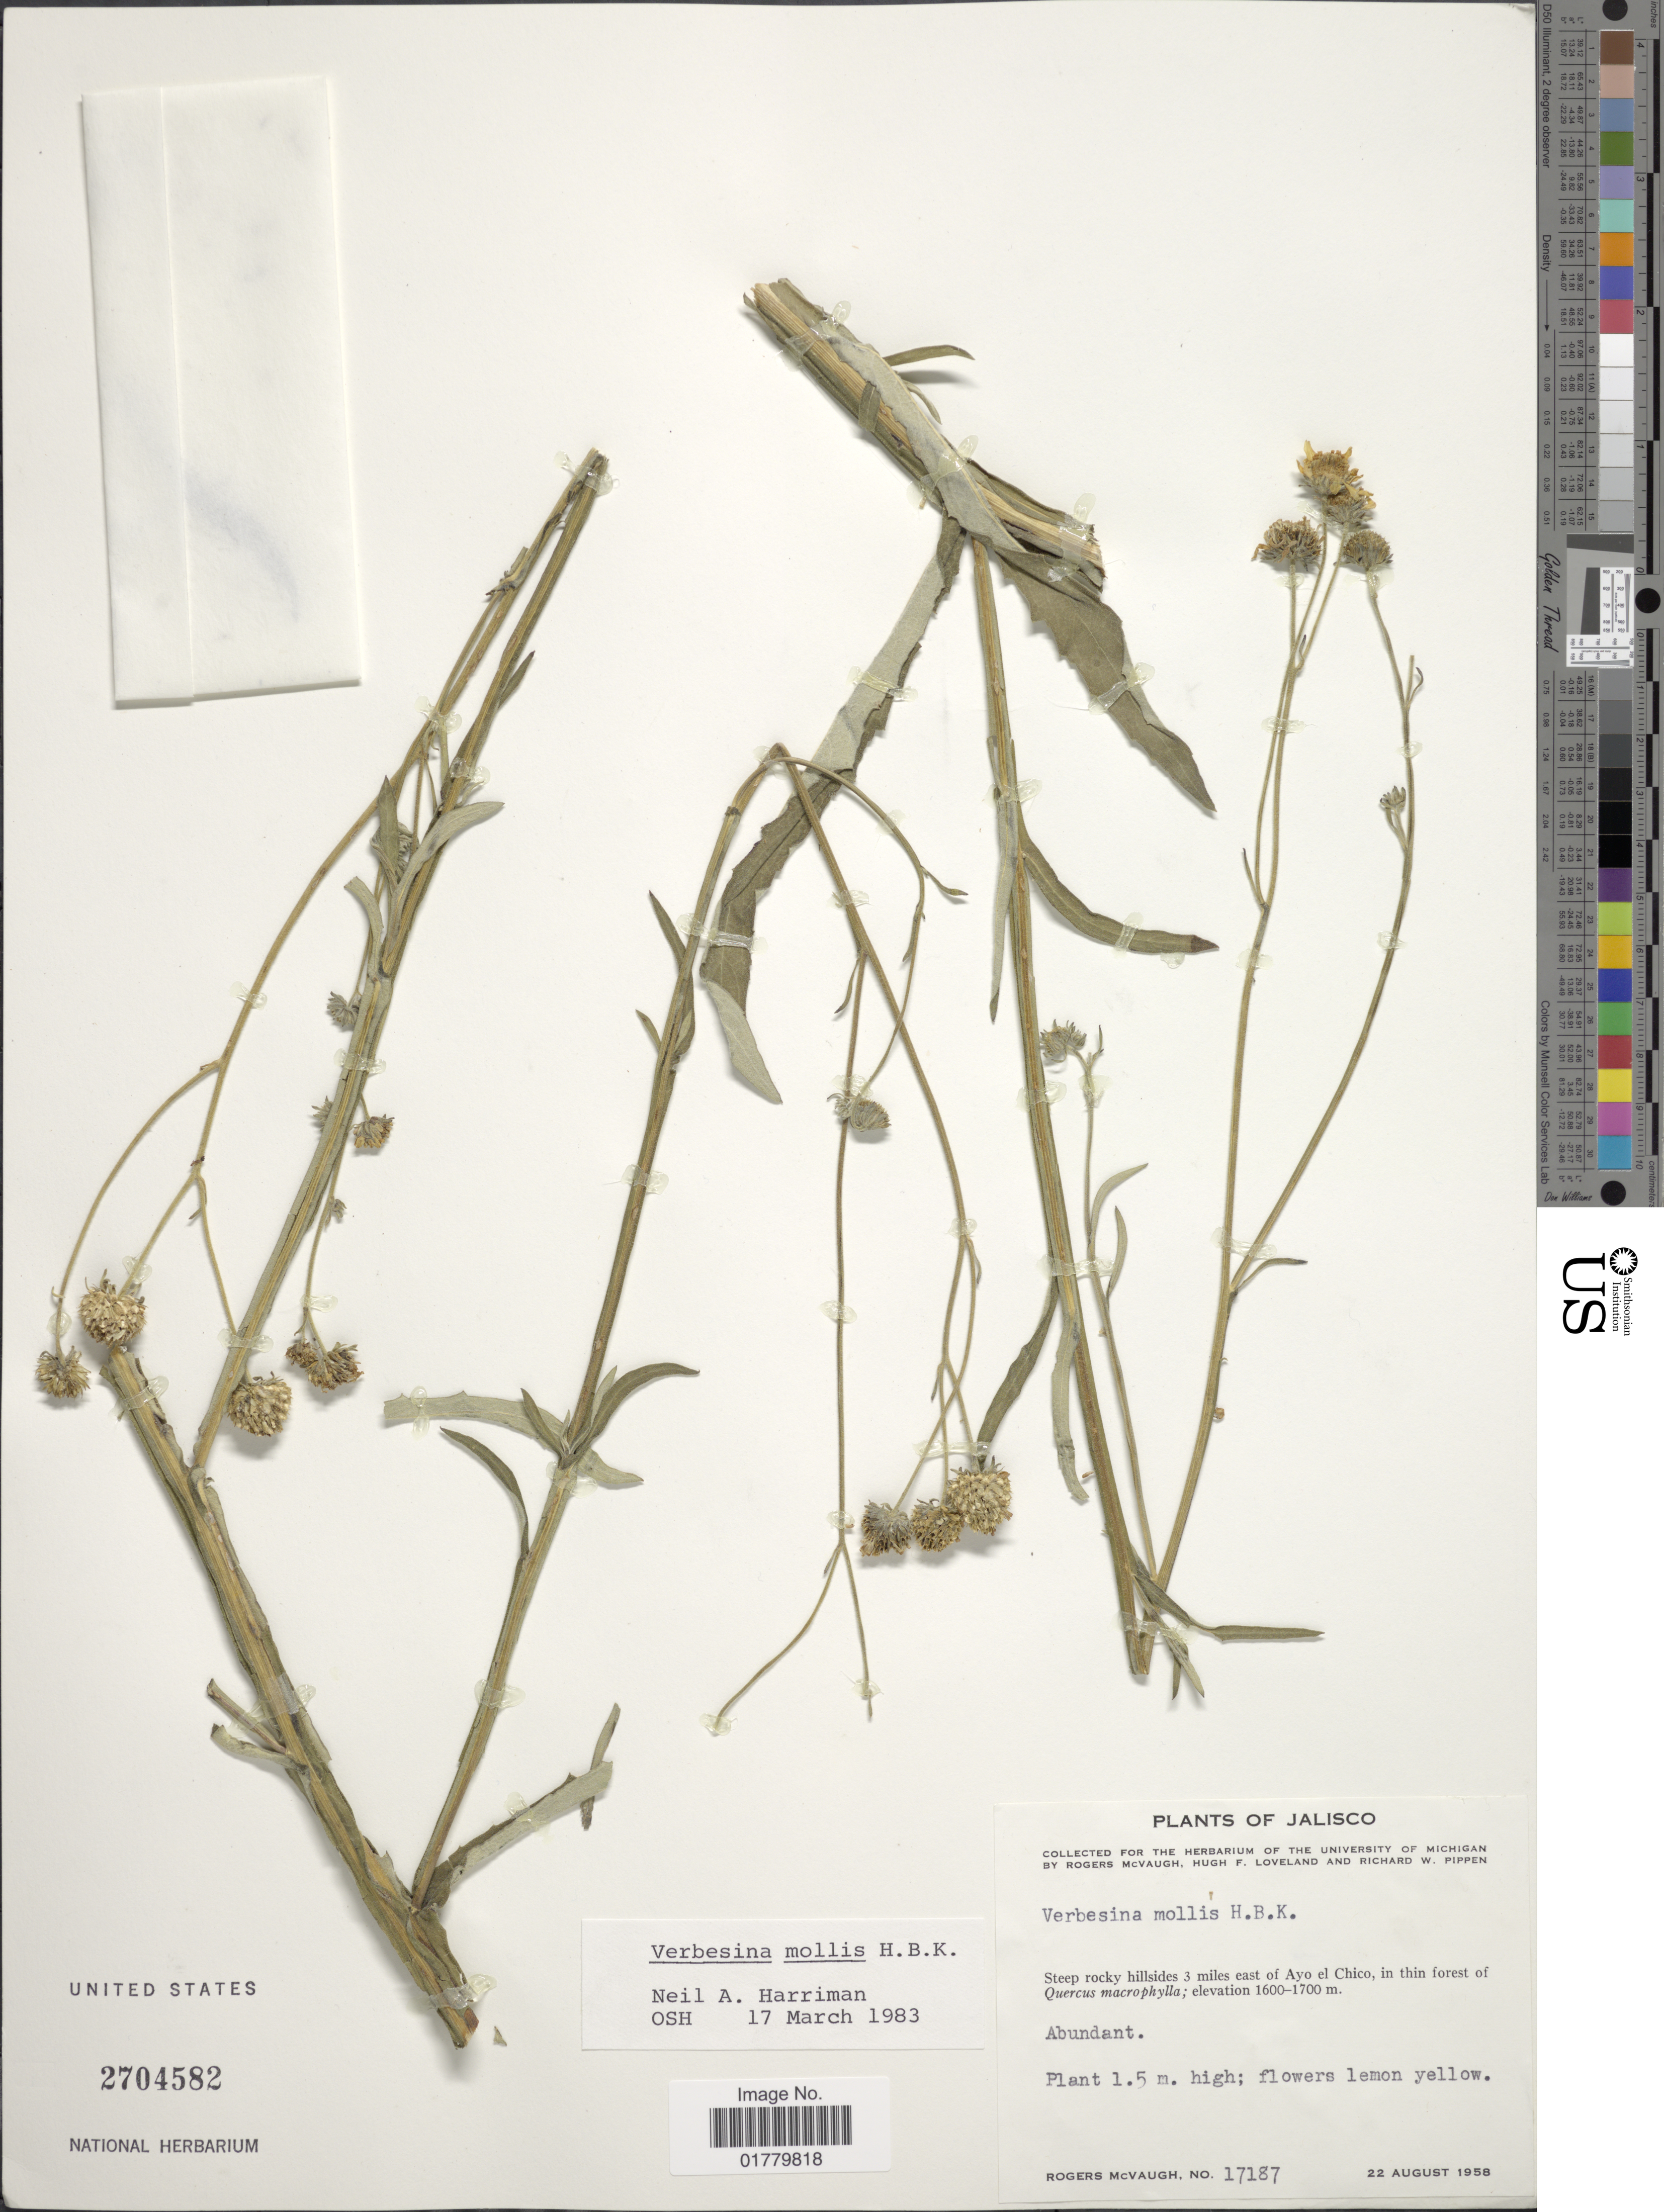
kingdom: Plantae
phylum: Tracheophyta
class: Magnoliopsida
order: Asterales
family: Asteraceae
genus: Verbesina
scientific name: Verbesina mollis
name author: Kunth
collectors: R. McVaugh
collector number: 17187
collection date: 1958-08-22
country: Mexico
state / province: Jalisco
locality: Steep rocky hillsides 3 miles east of Ayo el Chico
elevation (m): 1600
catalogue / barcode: US 2704582